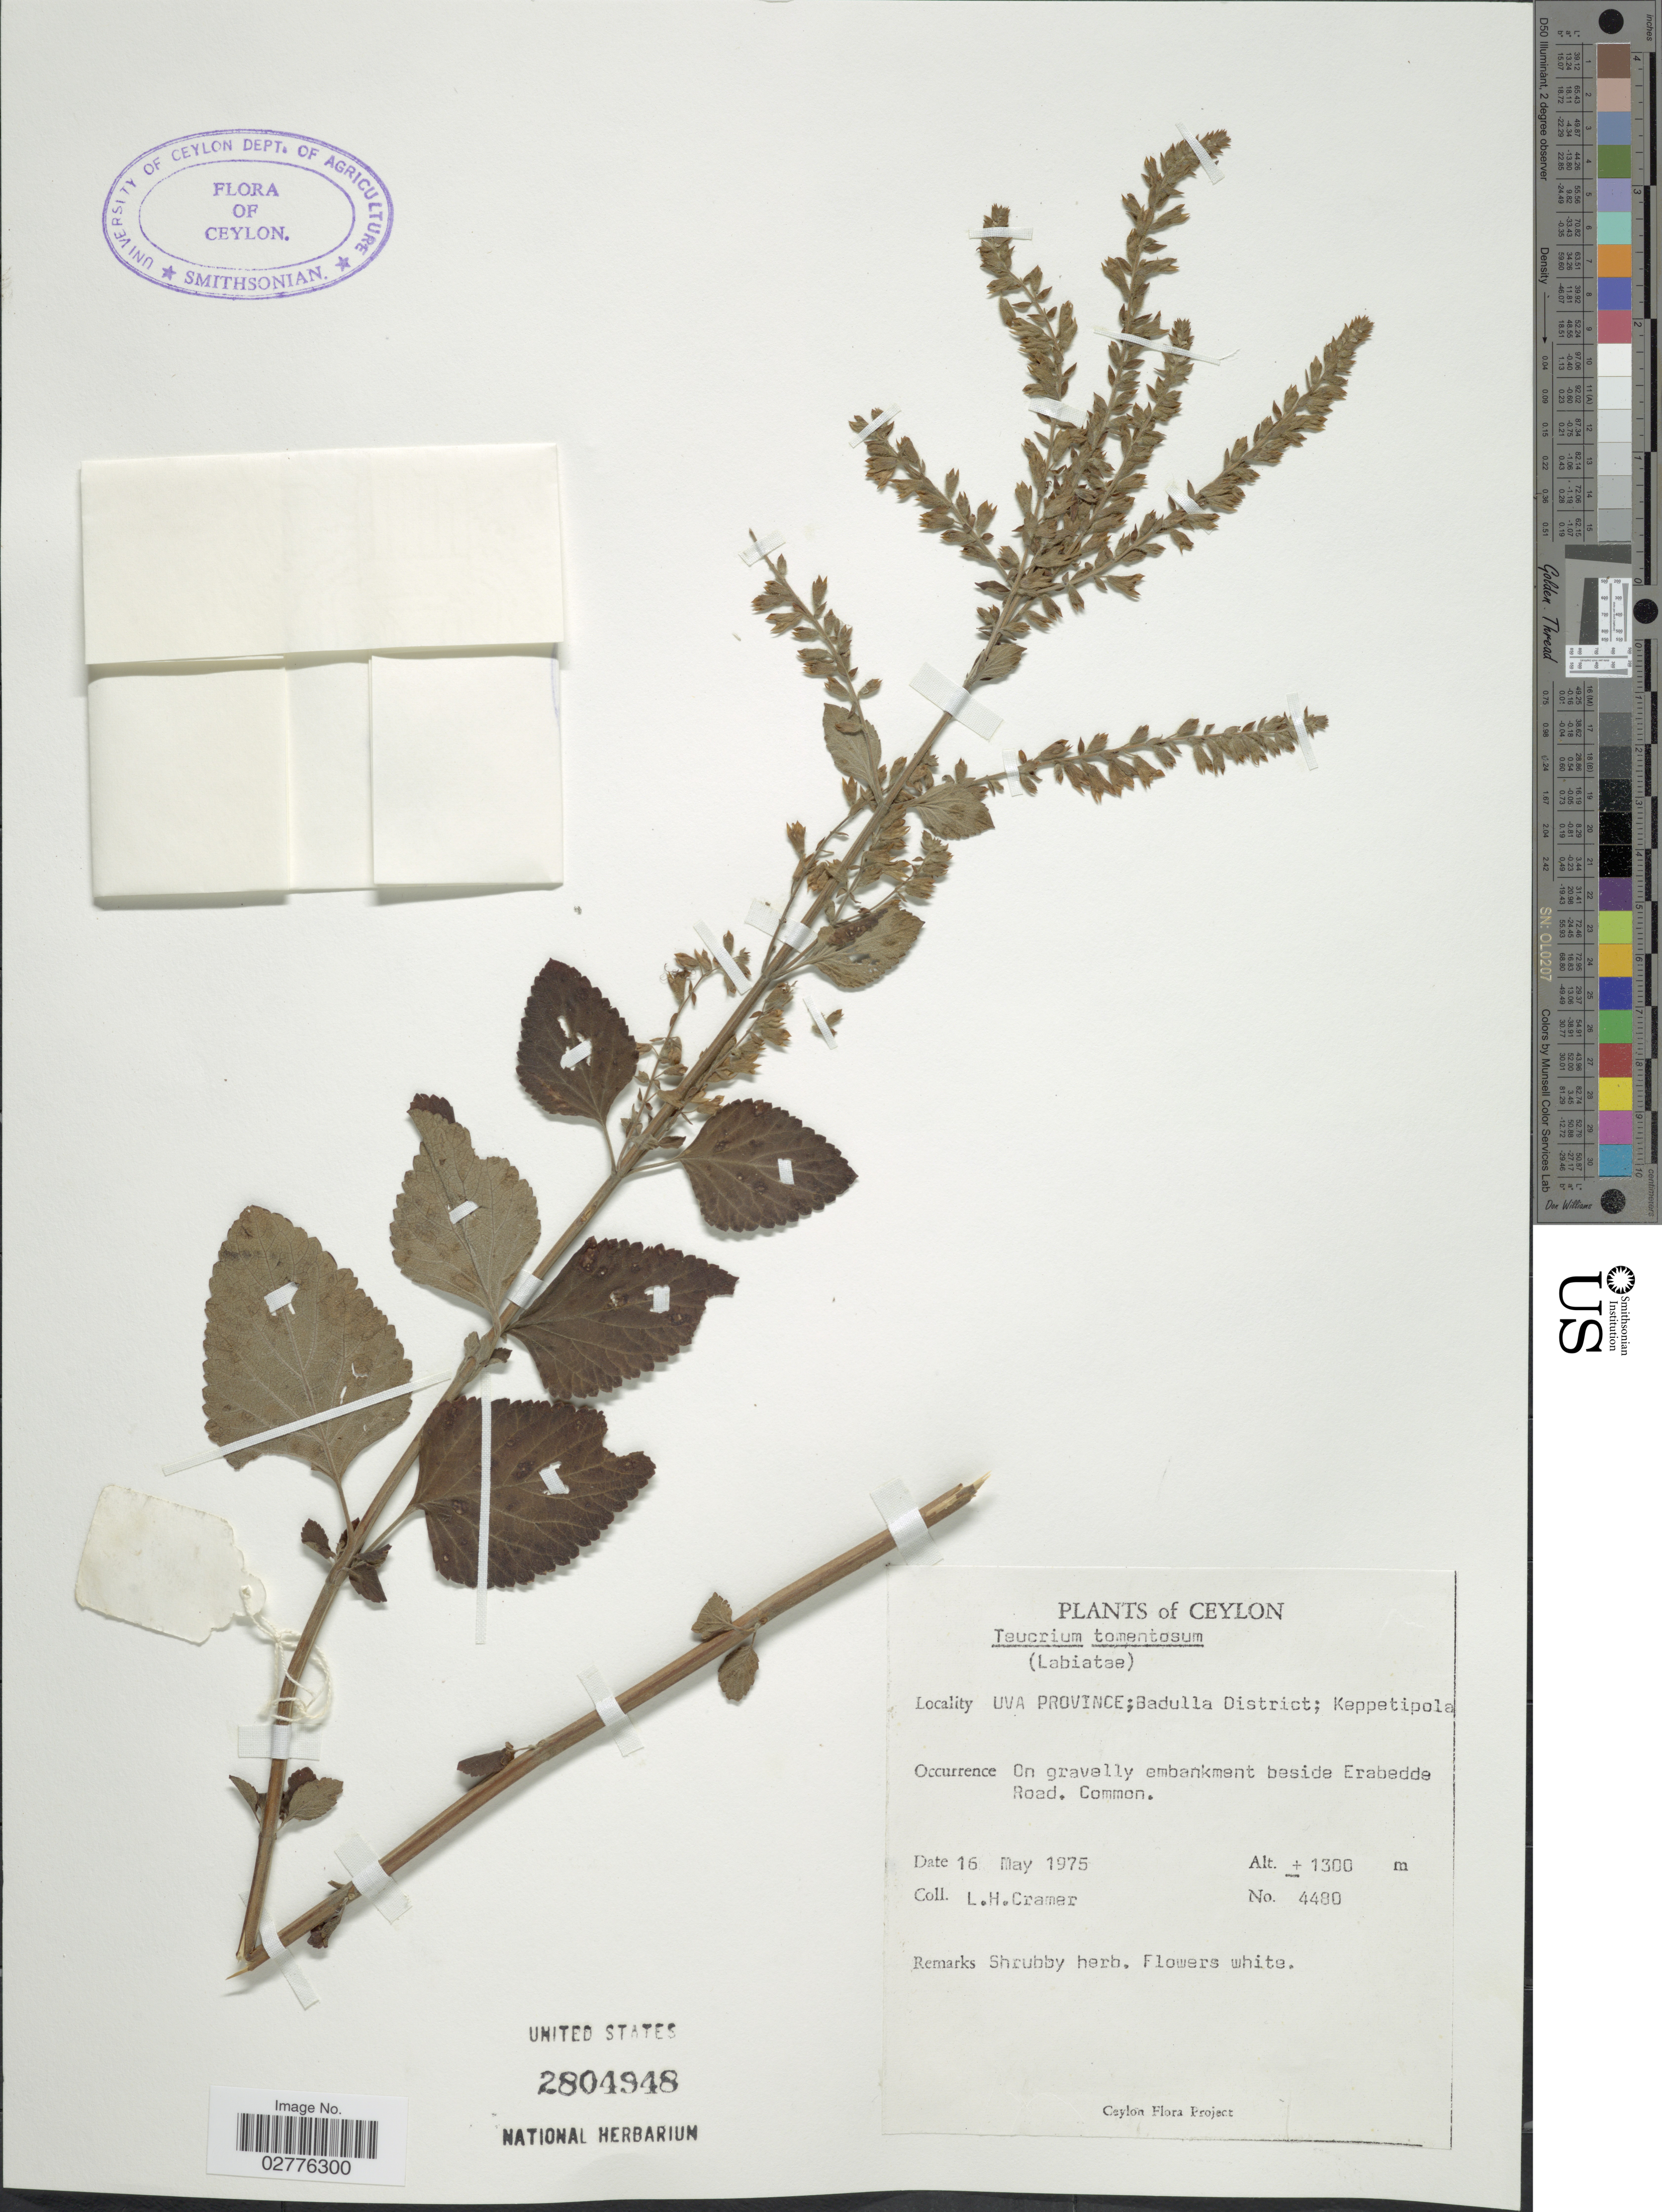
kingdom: Plantae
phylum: Tracheophyta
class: Magnoliopsida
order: Lamiales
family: Lamiaceae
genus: Teucrium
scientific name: Teucrium tomentosum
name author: Lam.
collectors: L. H. Cramer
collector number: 4480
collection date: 1975-05-16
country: Sri Lanka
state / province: Uva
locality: Ceylon, Badulla District; Keppetipola, on gravelly embankment beside Erabedde Road.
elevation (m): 1300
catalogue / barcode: US 2804948